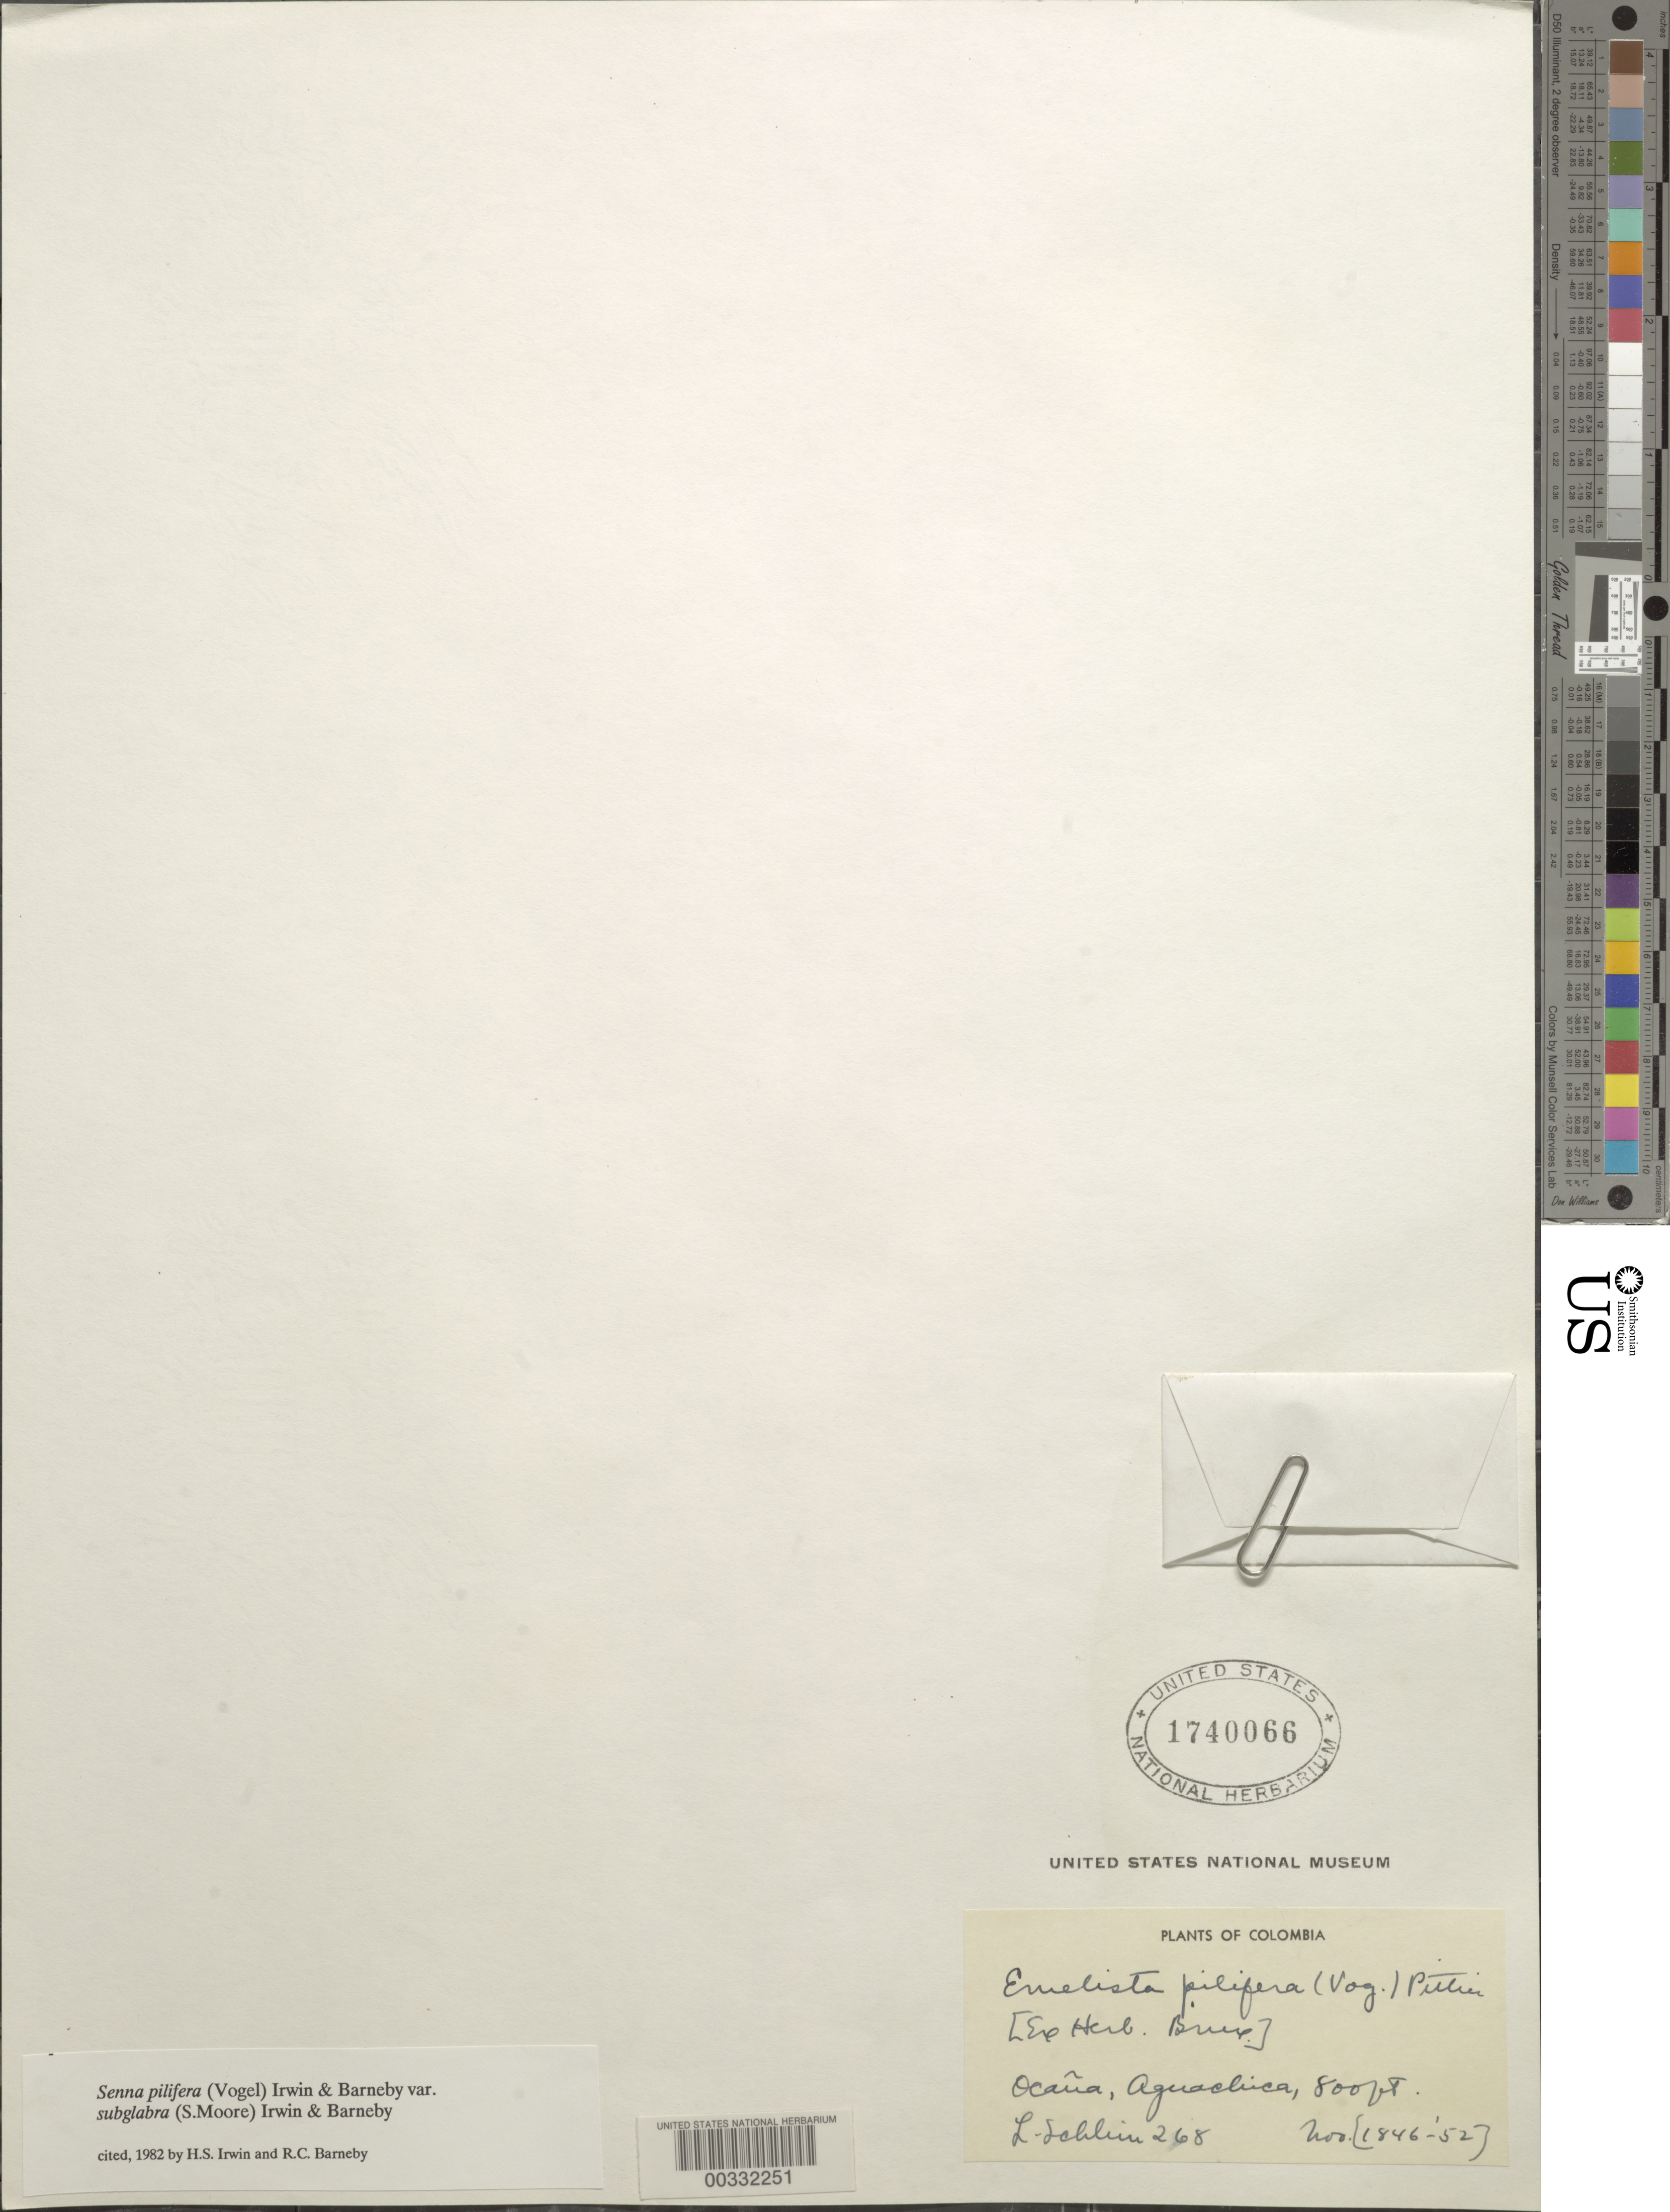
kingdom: Plantae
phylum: Tracheophyta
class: Magnoliopsida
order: Fabales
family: Fabaceae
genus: Senna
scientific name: Senna pilifera var. subglabra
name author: (S. Moore) H.S. Irwin & Barneby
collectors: L. Schlim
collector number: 268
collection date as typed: Nov 1846 to -- Nov 1852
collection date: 1846-11/1852-11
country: Colombia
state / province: Norte de Santander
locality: Ocana, Aguachica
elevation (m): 244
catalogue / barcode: US 1740066